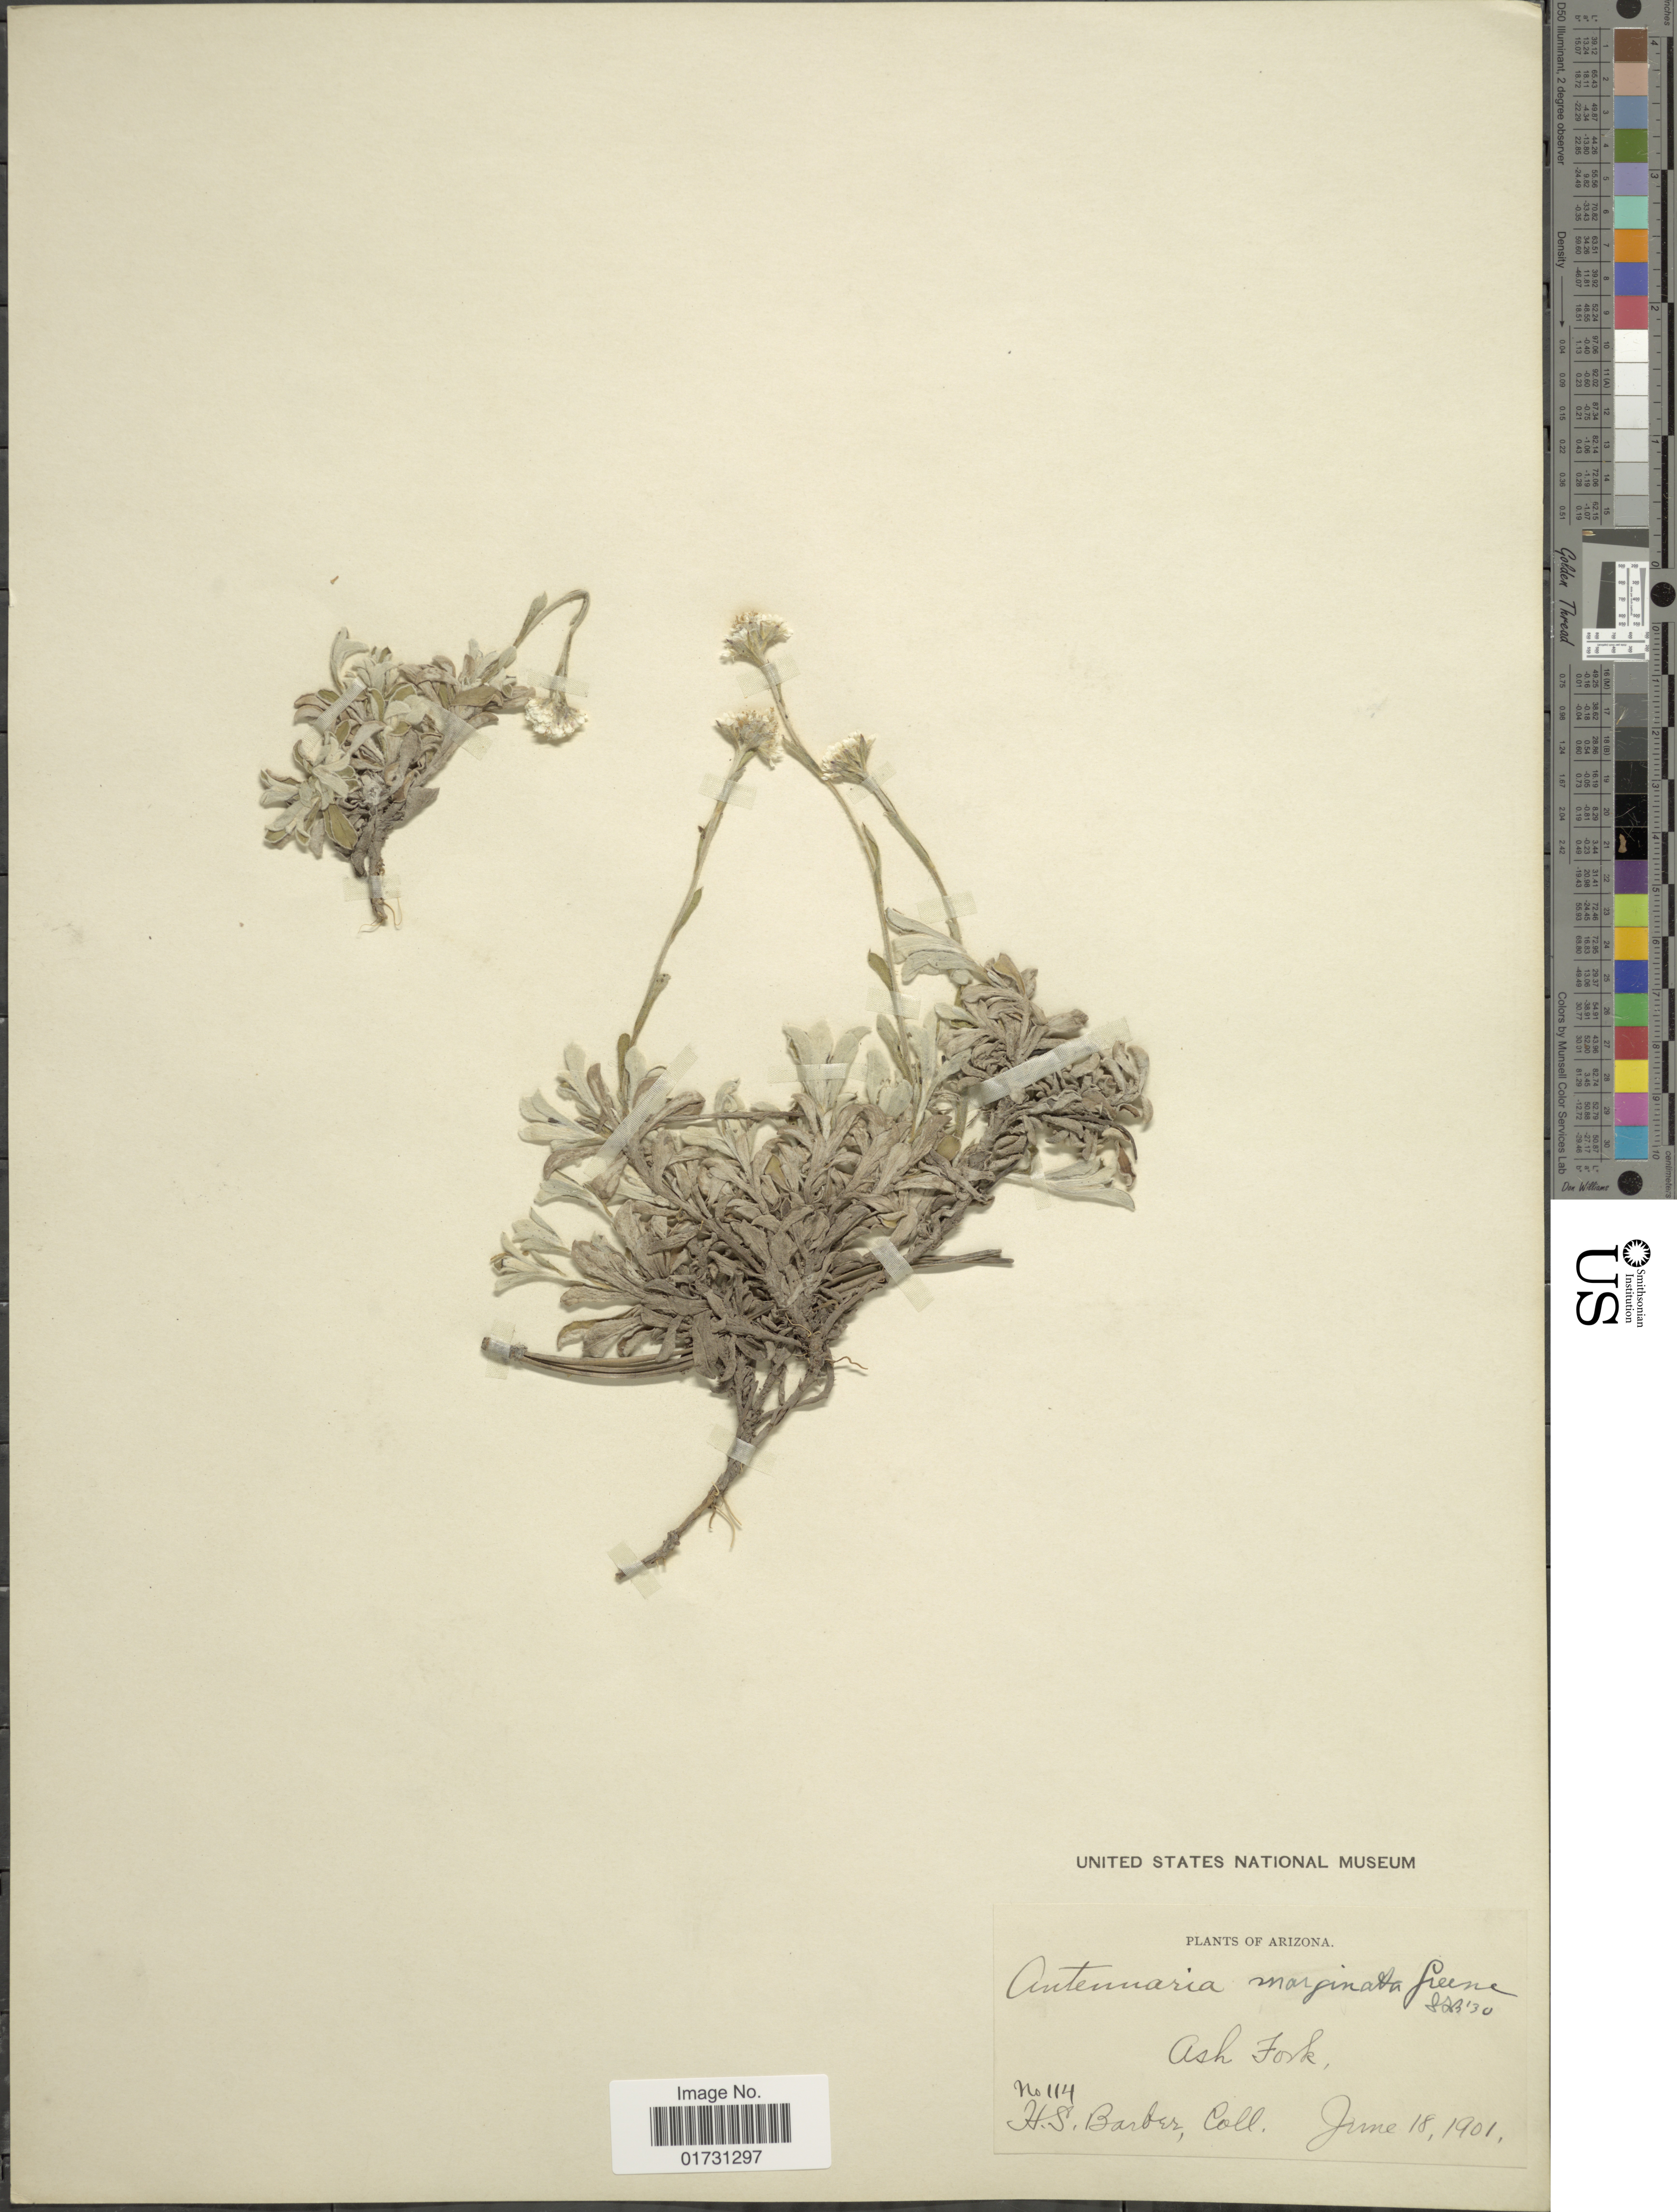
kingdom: Plantae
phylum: Tracheophyta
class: Magnoliopsida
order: Asterales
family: Asteraceae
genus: Antennaria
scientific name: Antennaria marginata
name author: Greene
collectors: H. Barber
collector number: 114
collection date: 1901-06-18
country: United States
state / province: Arizona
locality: Ash Fork